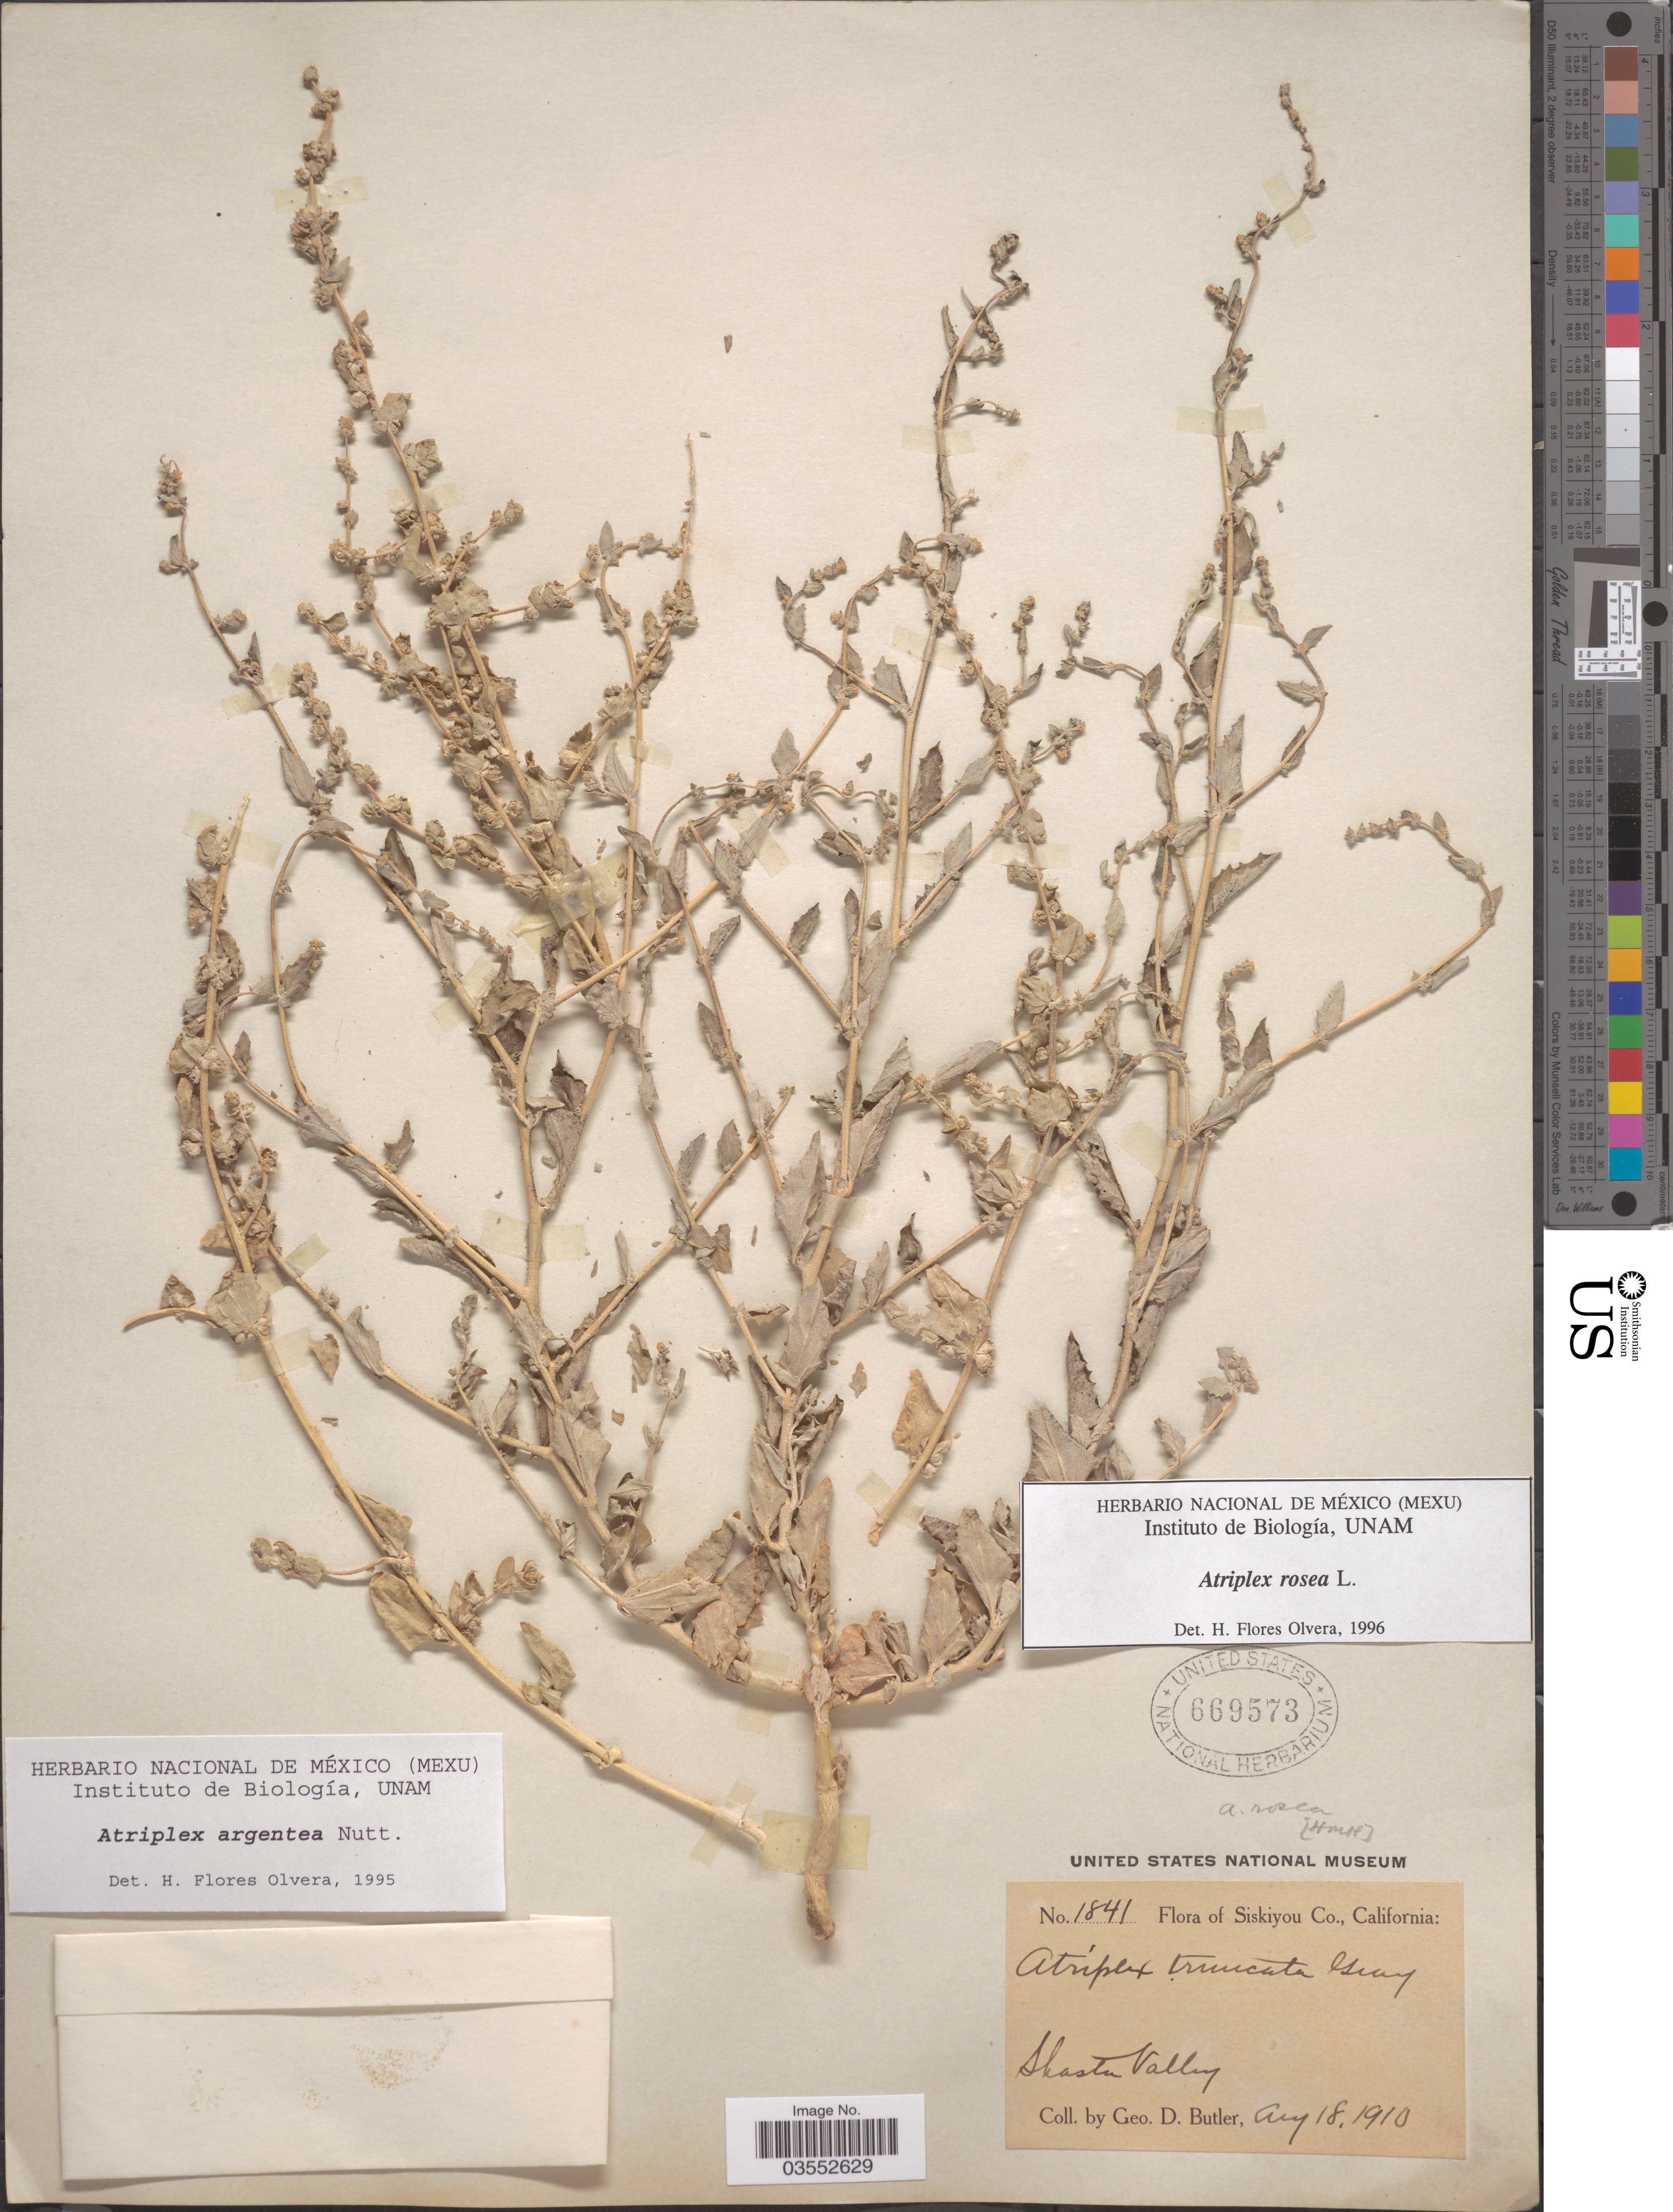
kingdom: Plantae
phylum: Tracheophyta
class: Magnoliopsida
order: Caryophyllales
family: Amaranthaceae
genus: Atriplex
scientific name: Atriplex rosea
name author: L.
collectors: G. D. Butler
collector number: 1841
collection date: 1910-08-18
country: United States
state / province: California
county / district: Siskiyou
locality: Siskiyou Co. Shasta Valley.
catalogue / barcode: US 669573